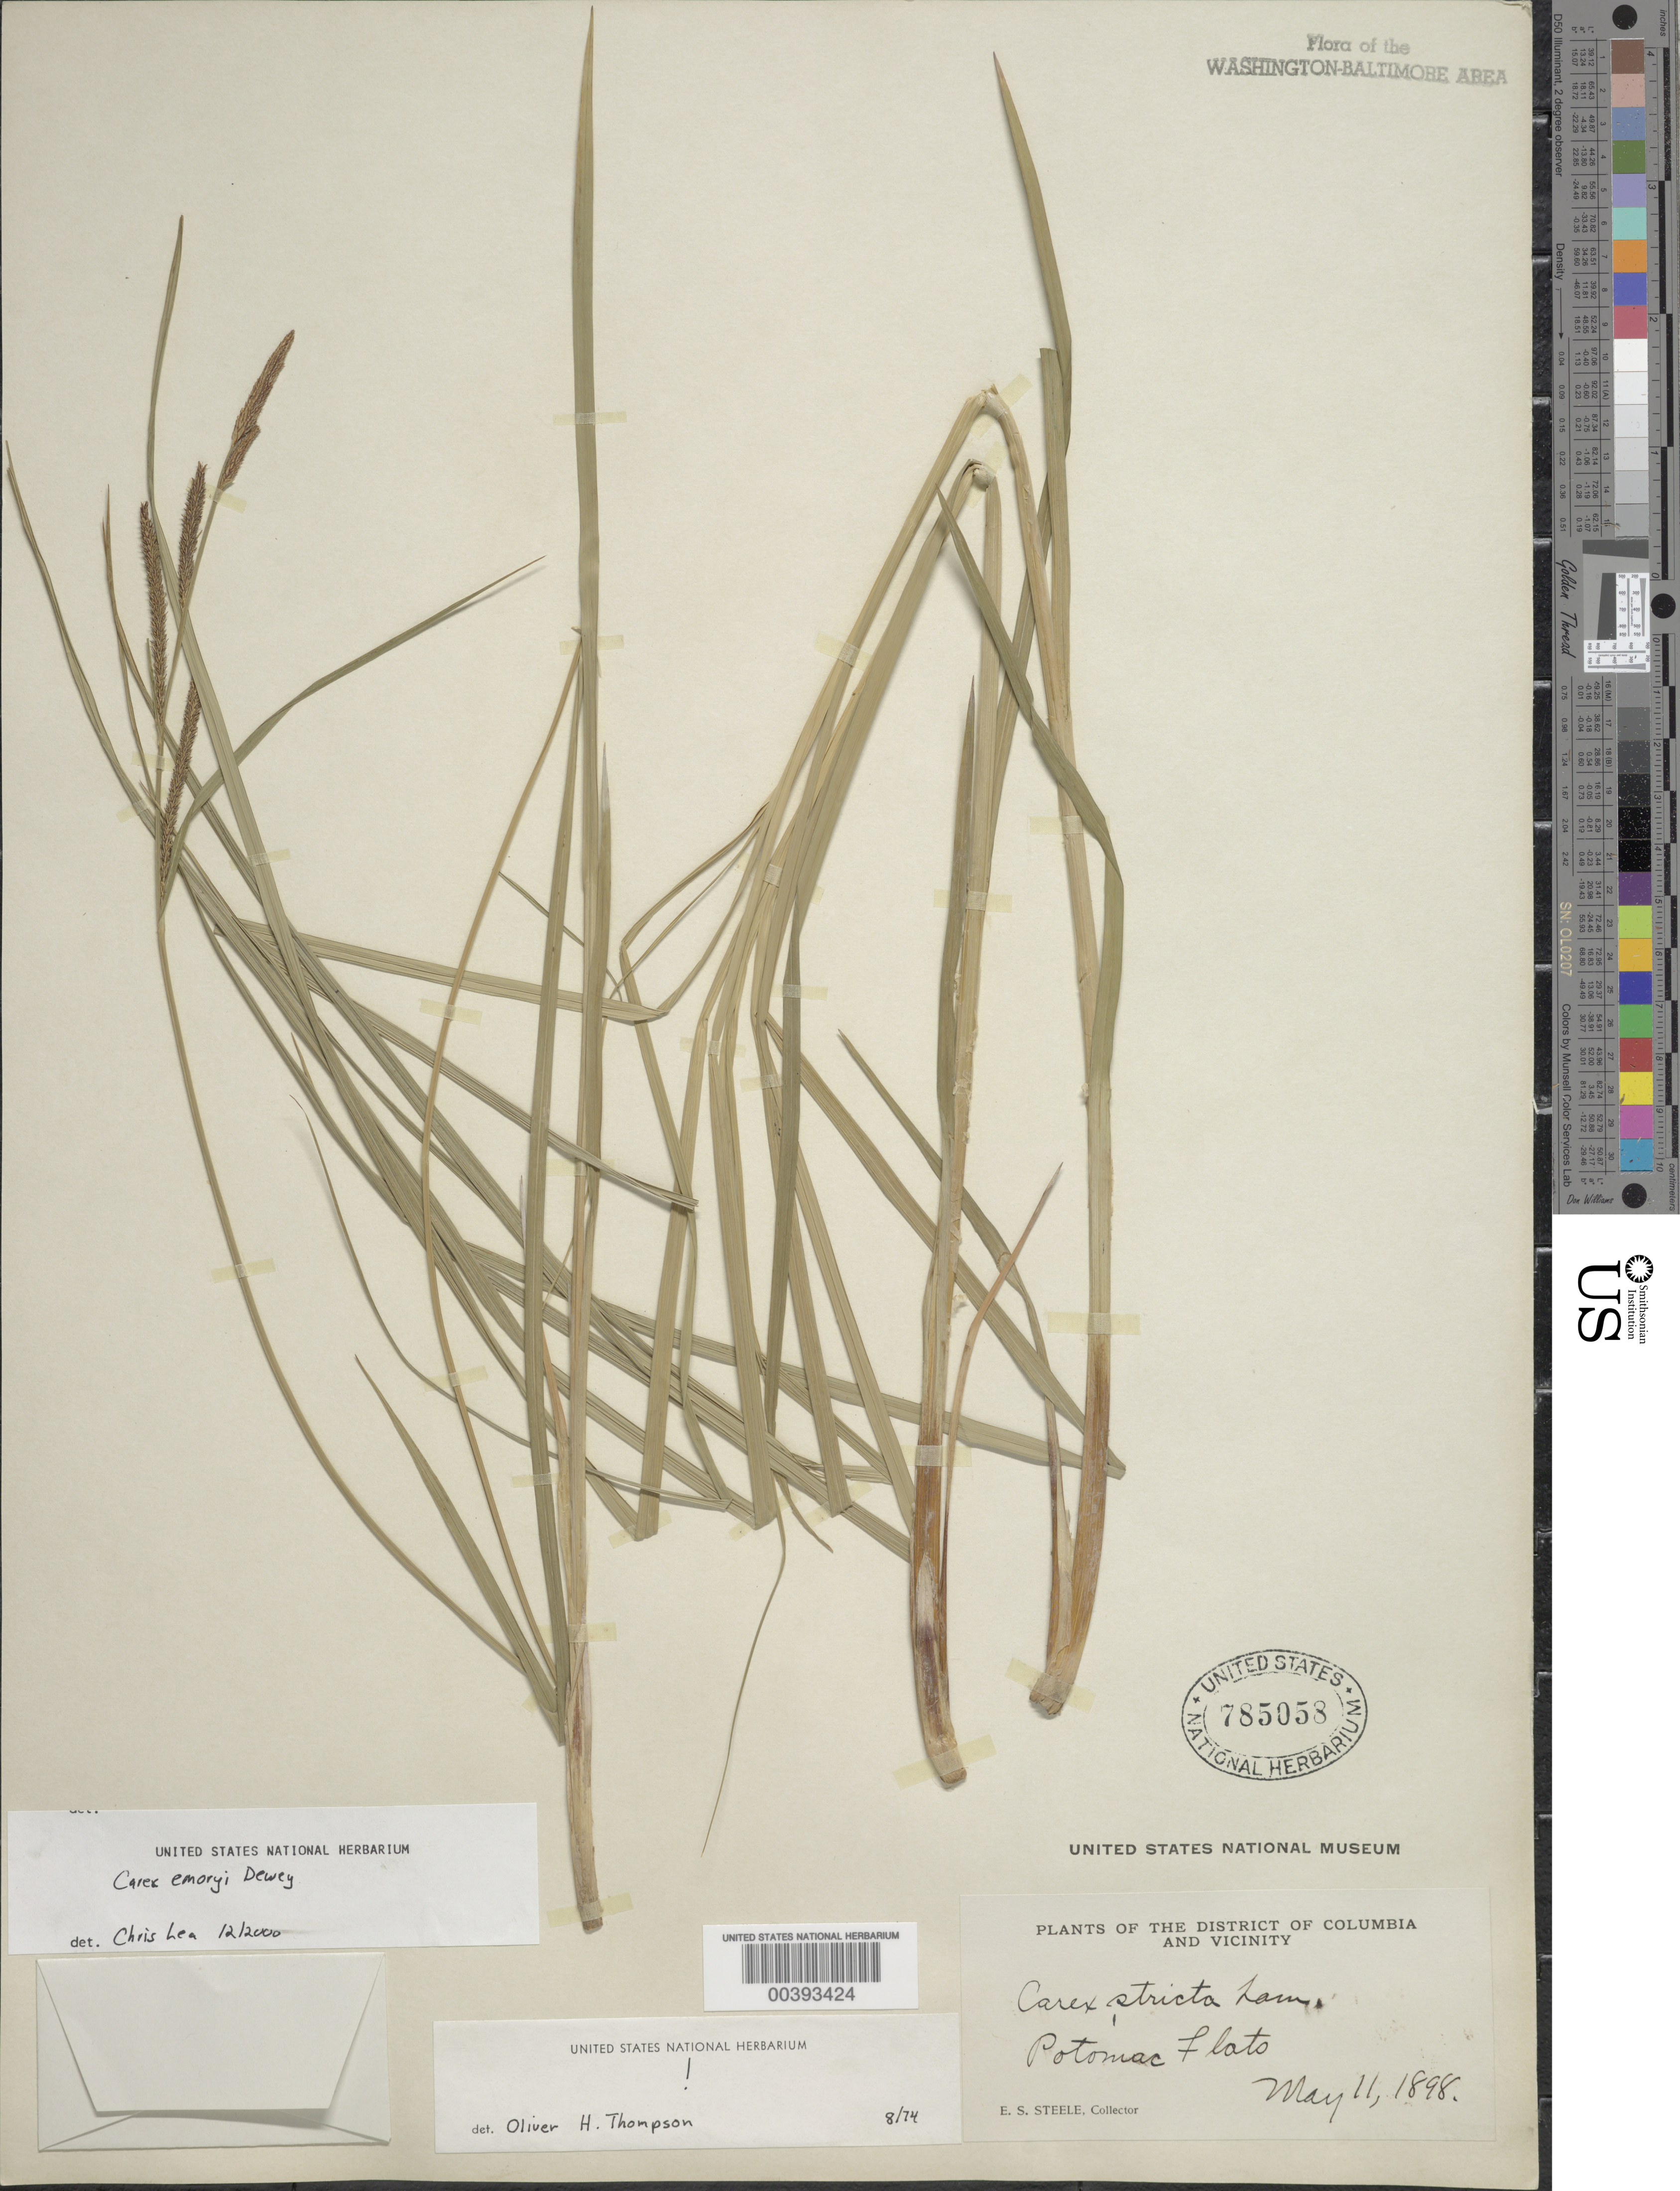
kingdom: Plantae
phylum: Tracheophyta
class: Liliopsida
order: Poales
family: Cyperaceae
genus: Carex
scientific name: Carex emoryi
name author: Dewey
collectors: E. Steele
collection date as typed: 11 May 1898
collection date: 1898-05-11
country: United States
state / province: District of Columbia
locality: Potomac flats C. & O. Canal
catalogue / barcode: US 785058